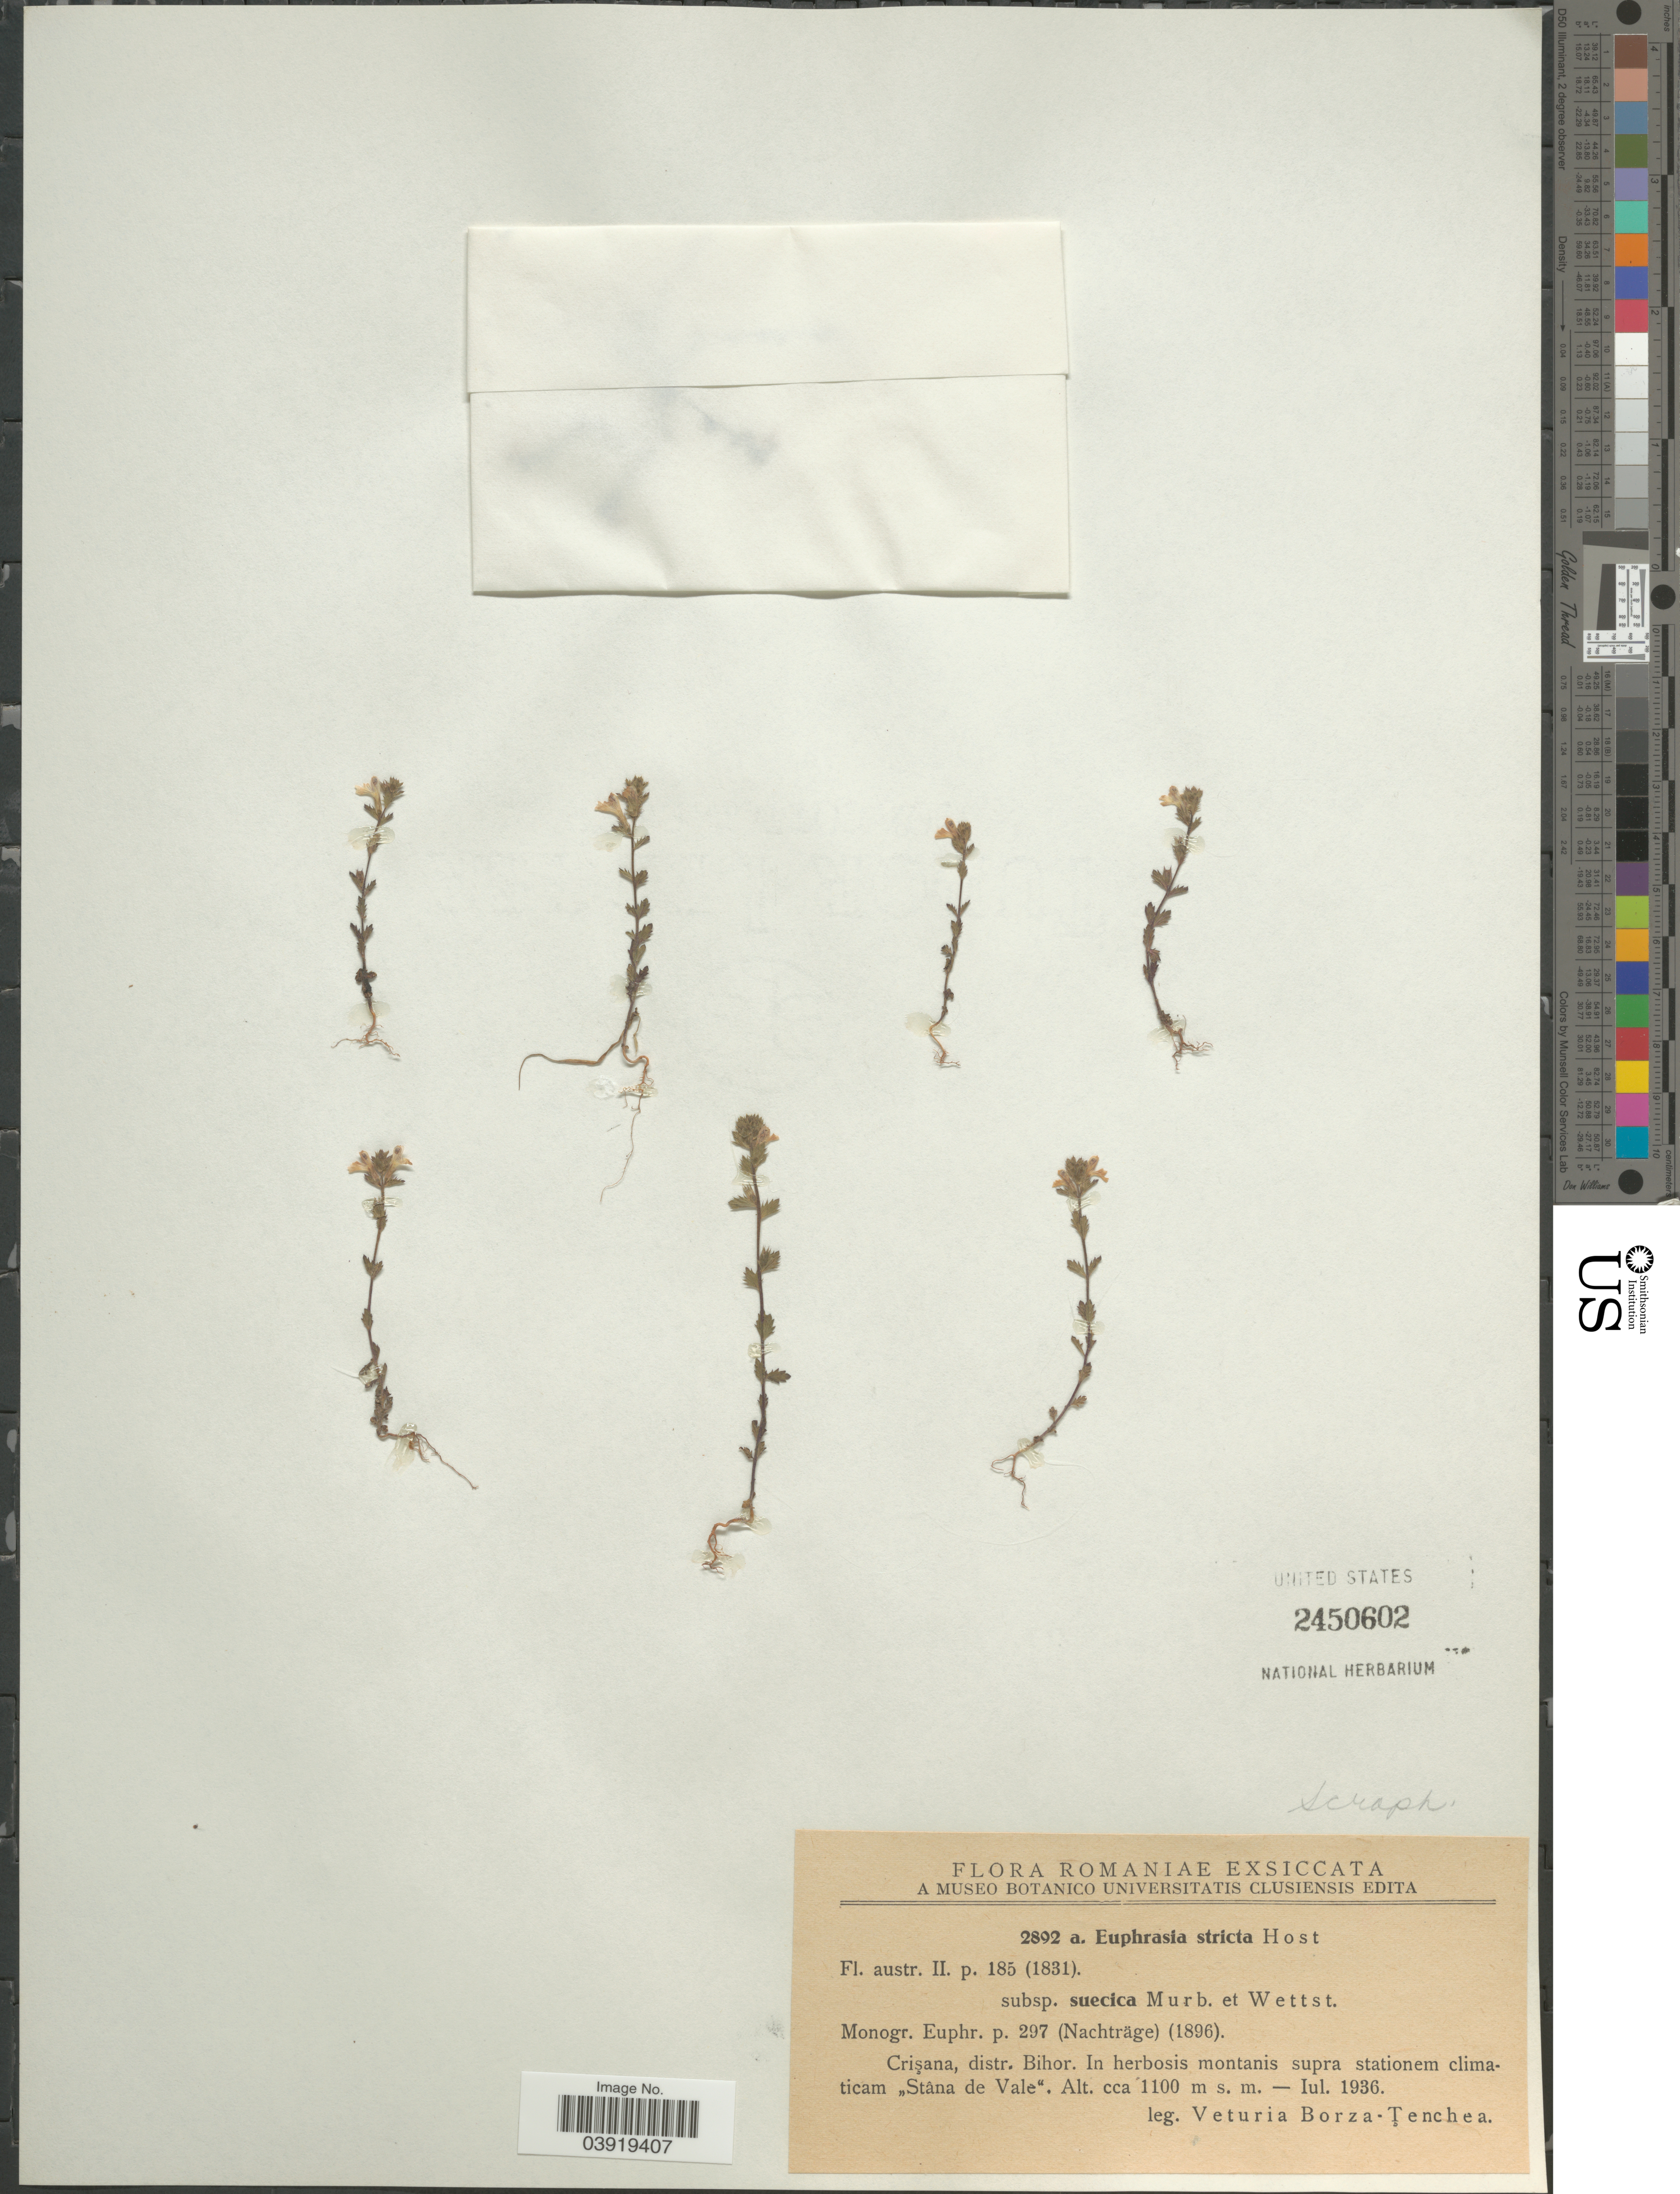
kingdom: Plantae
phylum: Tracheophyta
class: Magnoliopsida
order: Lamiales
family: Orobanchaceae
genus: Euphrasia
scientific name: Euphrasia stricta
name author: Kunth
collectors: V. Borza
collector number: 2892a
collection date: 1936-07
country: Romania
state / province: Bihor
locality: Crisana, distr. Bihor. In herbosis montanis supra stationem climaticam "Stana de Vale".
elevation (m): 1100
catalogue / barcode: US 2450602